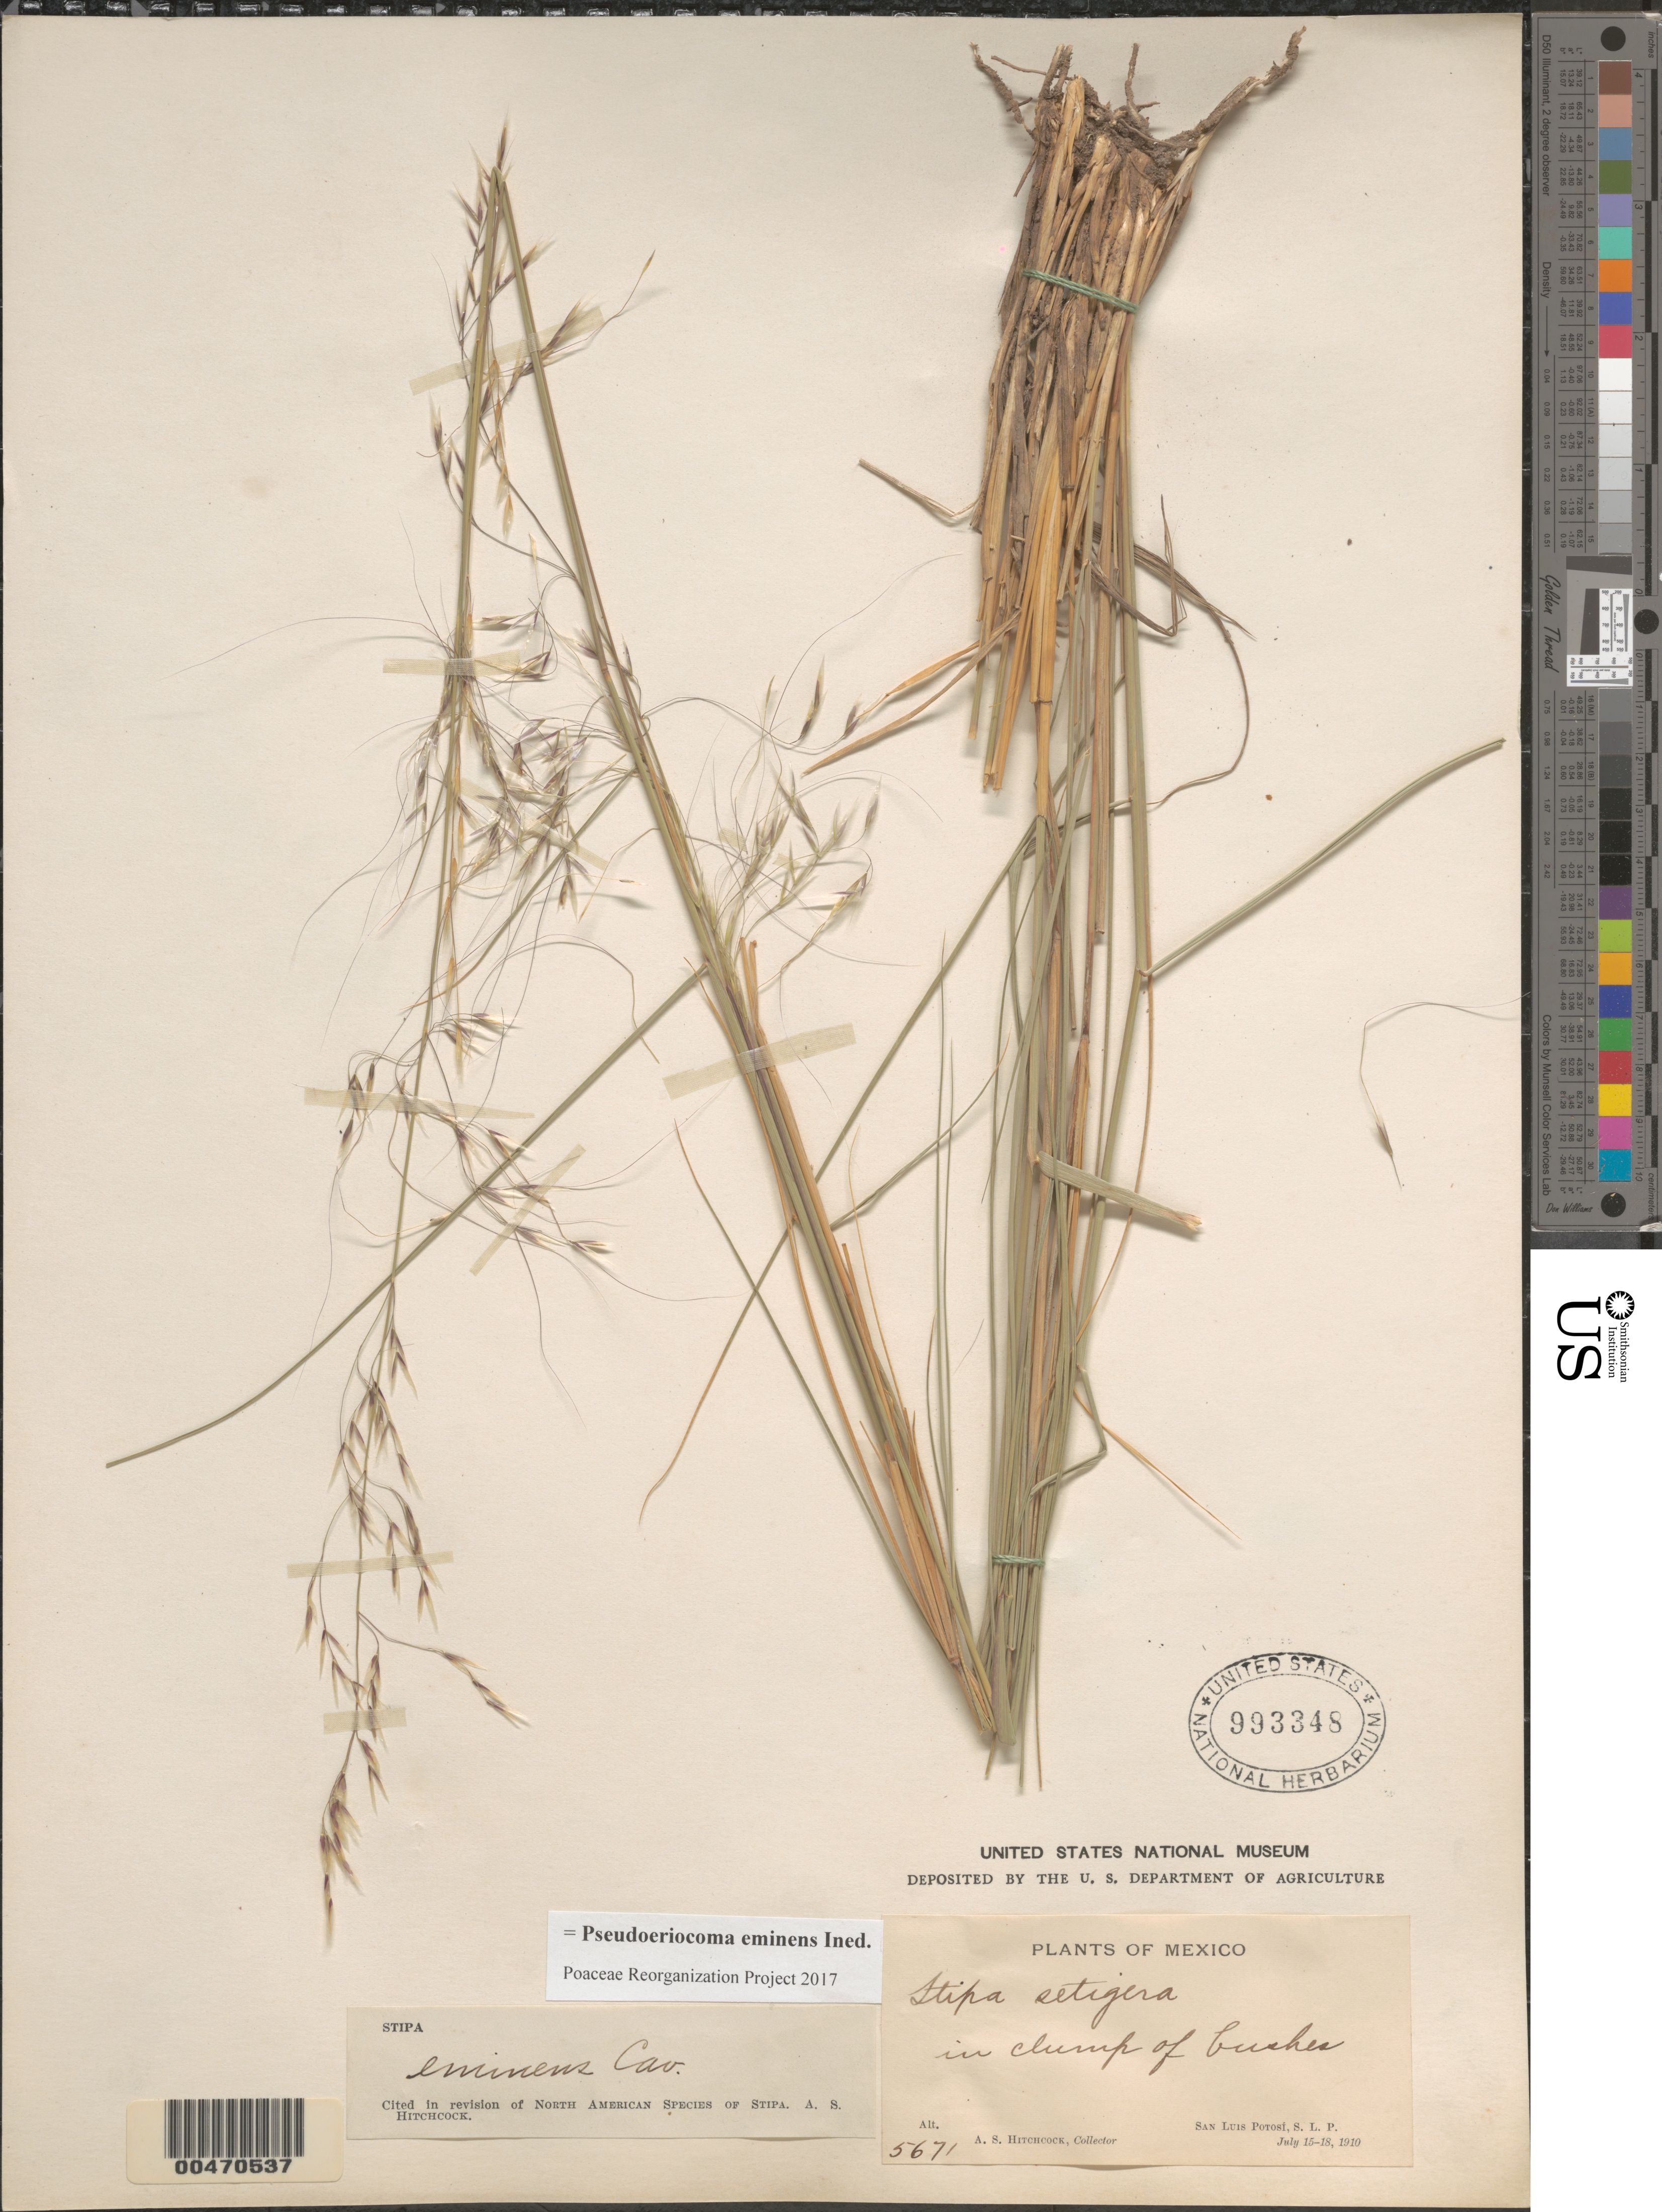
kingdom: Plantae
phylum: Tracheophyta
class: Liliopsida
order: Poales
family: Poaceae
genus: Pseudoeriocoma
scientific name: Pseudoeriocoma eminens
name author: (Cav.) Romasch.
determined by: Poaceae Reorganization Project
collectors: A. S. Hitchcock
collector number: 5671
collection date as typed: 15 Jul 1910 to 18 Jul 1910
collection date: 1910-07-15/1910-07-18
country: Mexico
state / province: San Luis Potosi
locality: San Luis Potosi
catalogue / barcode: US 993348